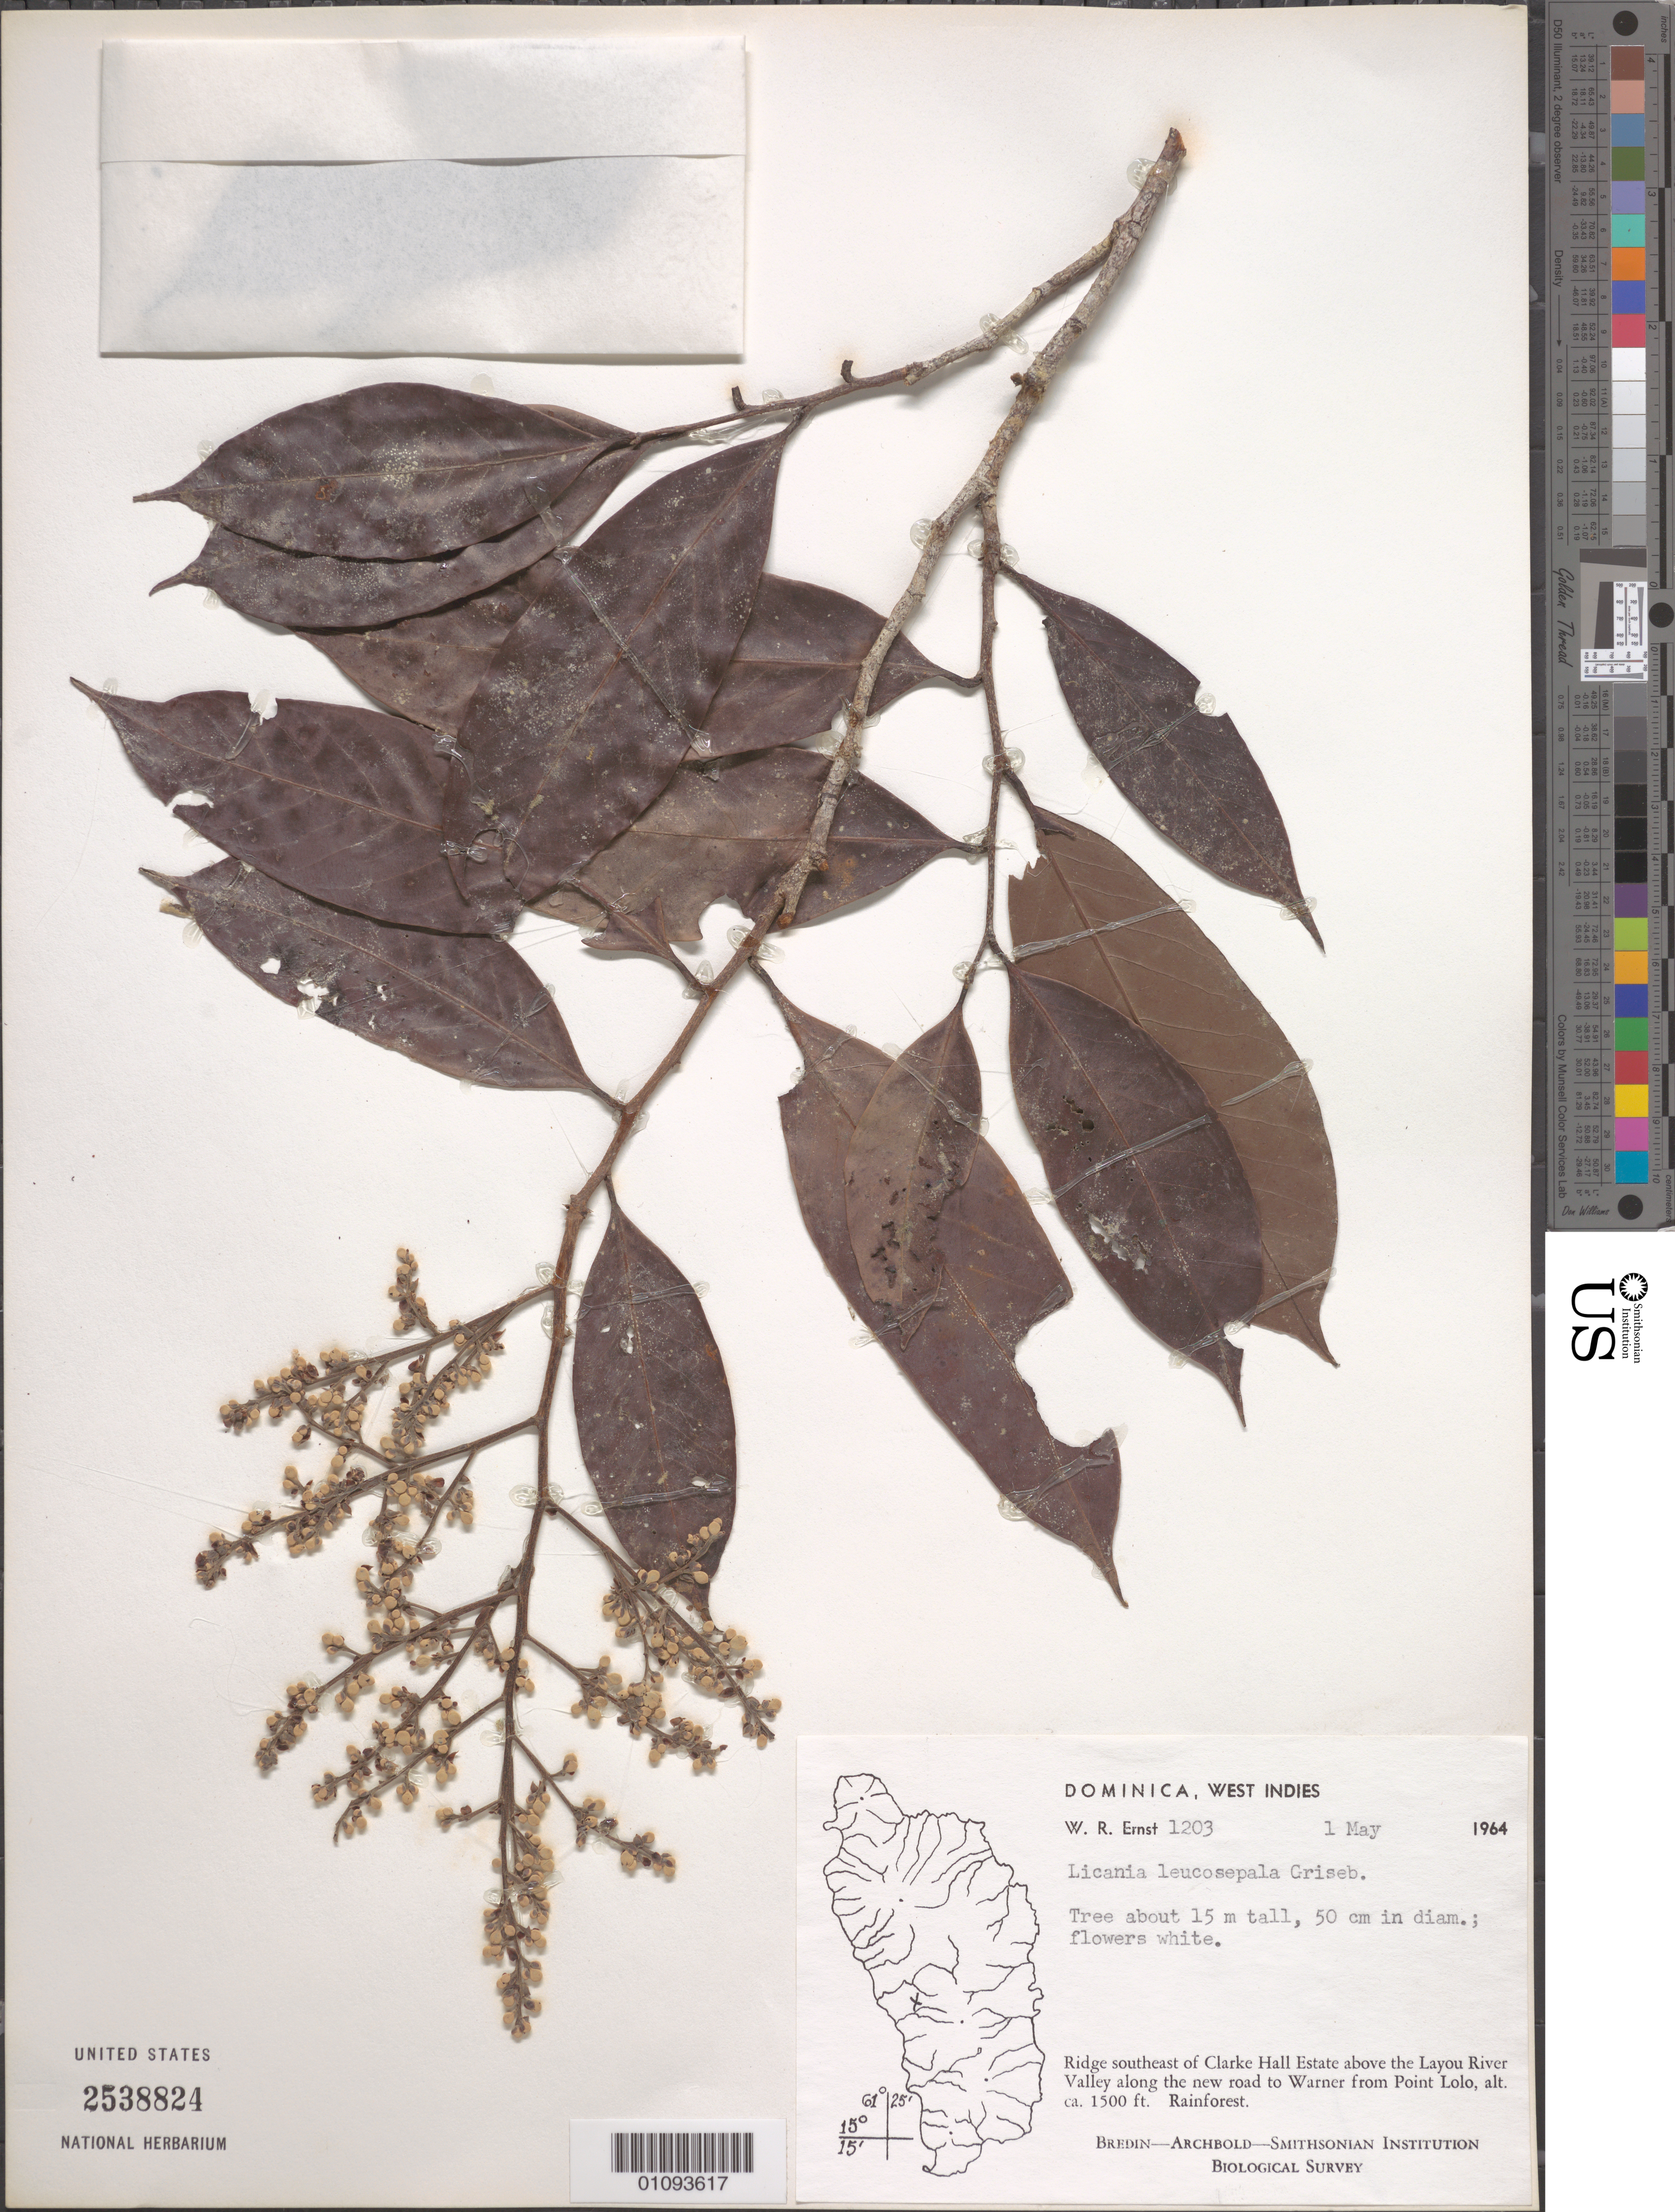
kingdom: Plantae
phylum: Tracheophyta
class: Magnoliopsida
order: Malpighiales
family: Chrysobalanaceae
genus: Moquilea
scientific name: Moquilea leucosepala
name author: (Griseb.) R.O. Williams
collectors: W. R. Ernst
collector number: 1203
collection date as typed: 01 May 1964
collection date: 1964-05-01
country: Dominica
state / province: St. Joseph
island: Dominica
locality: Ridge southeast of Clarke Halle Estate above the Layou River Valley along the new road to Warner to Point Lolo.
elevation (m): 457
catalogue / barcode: US 2538824